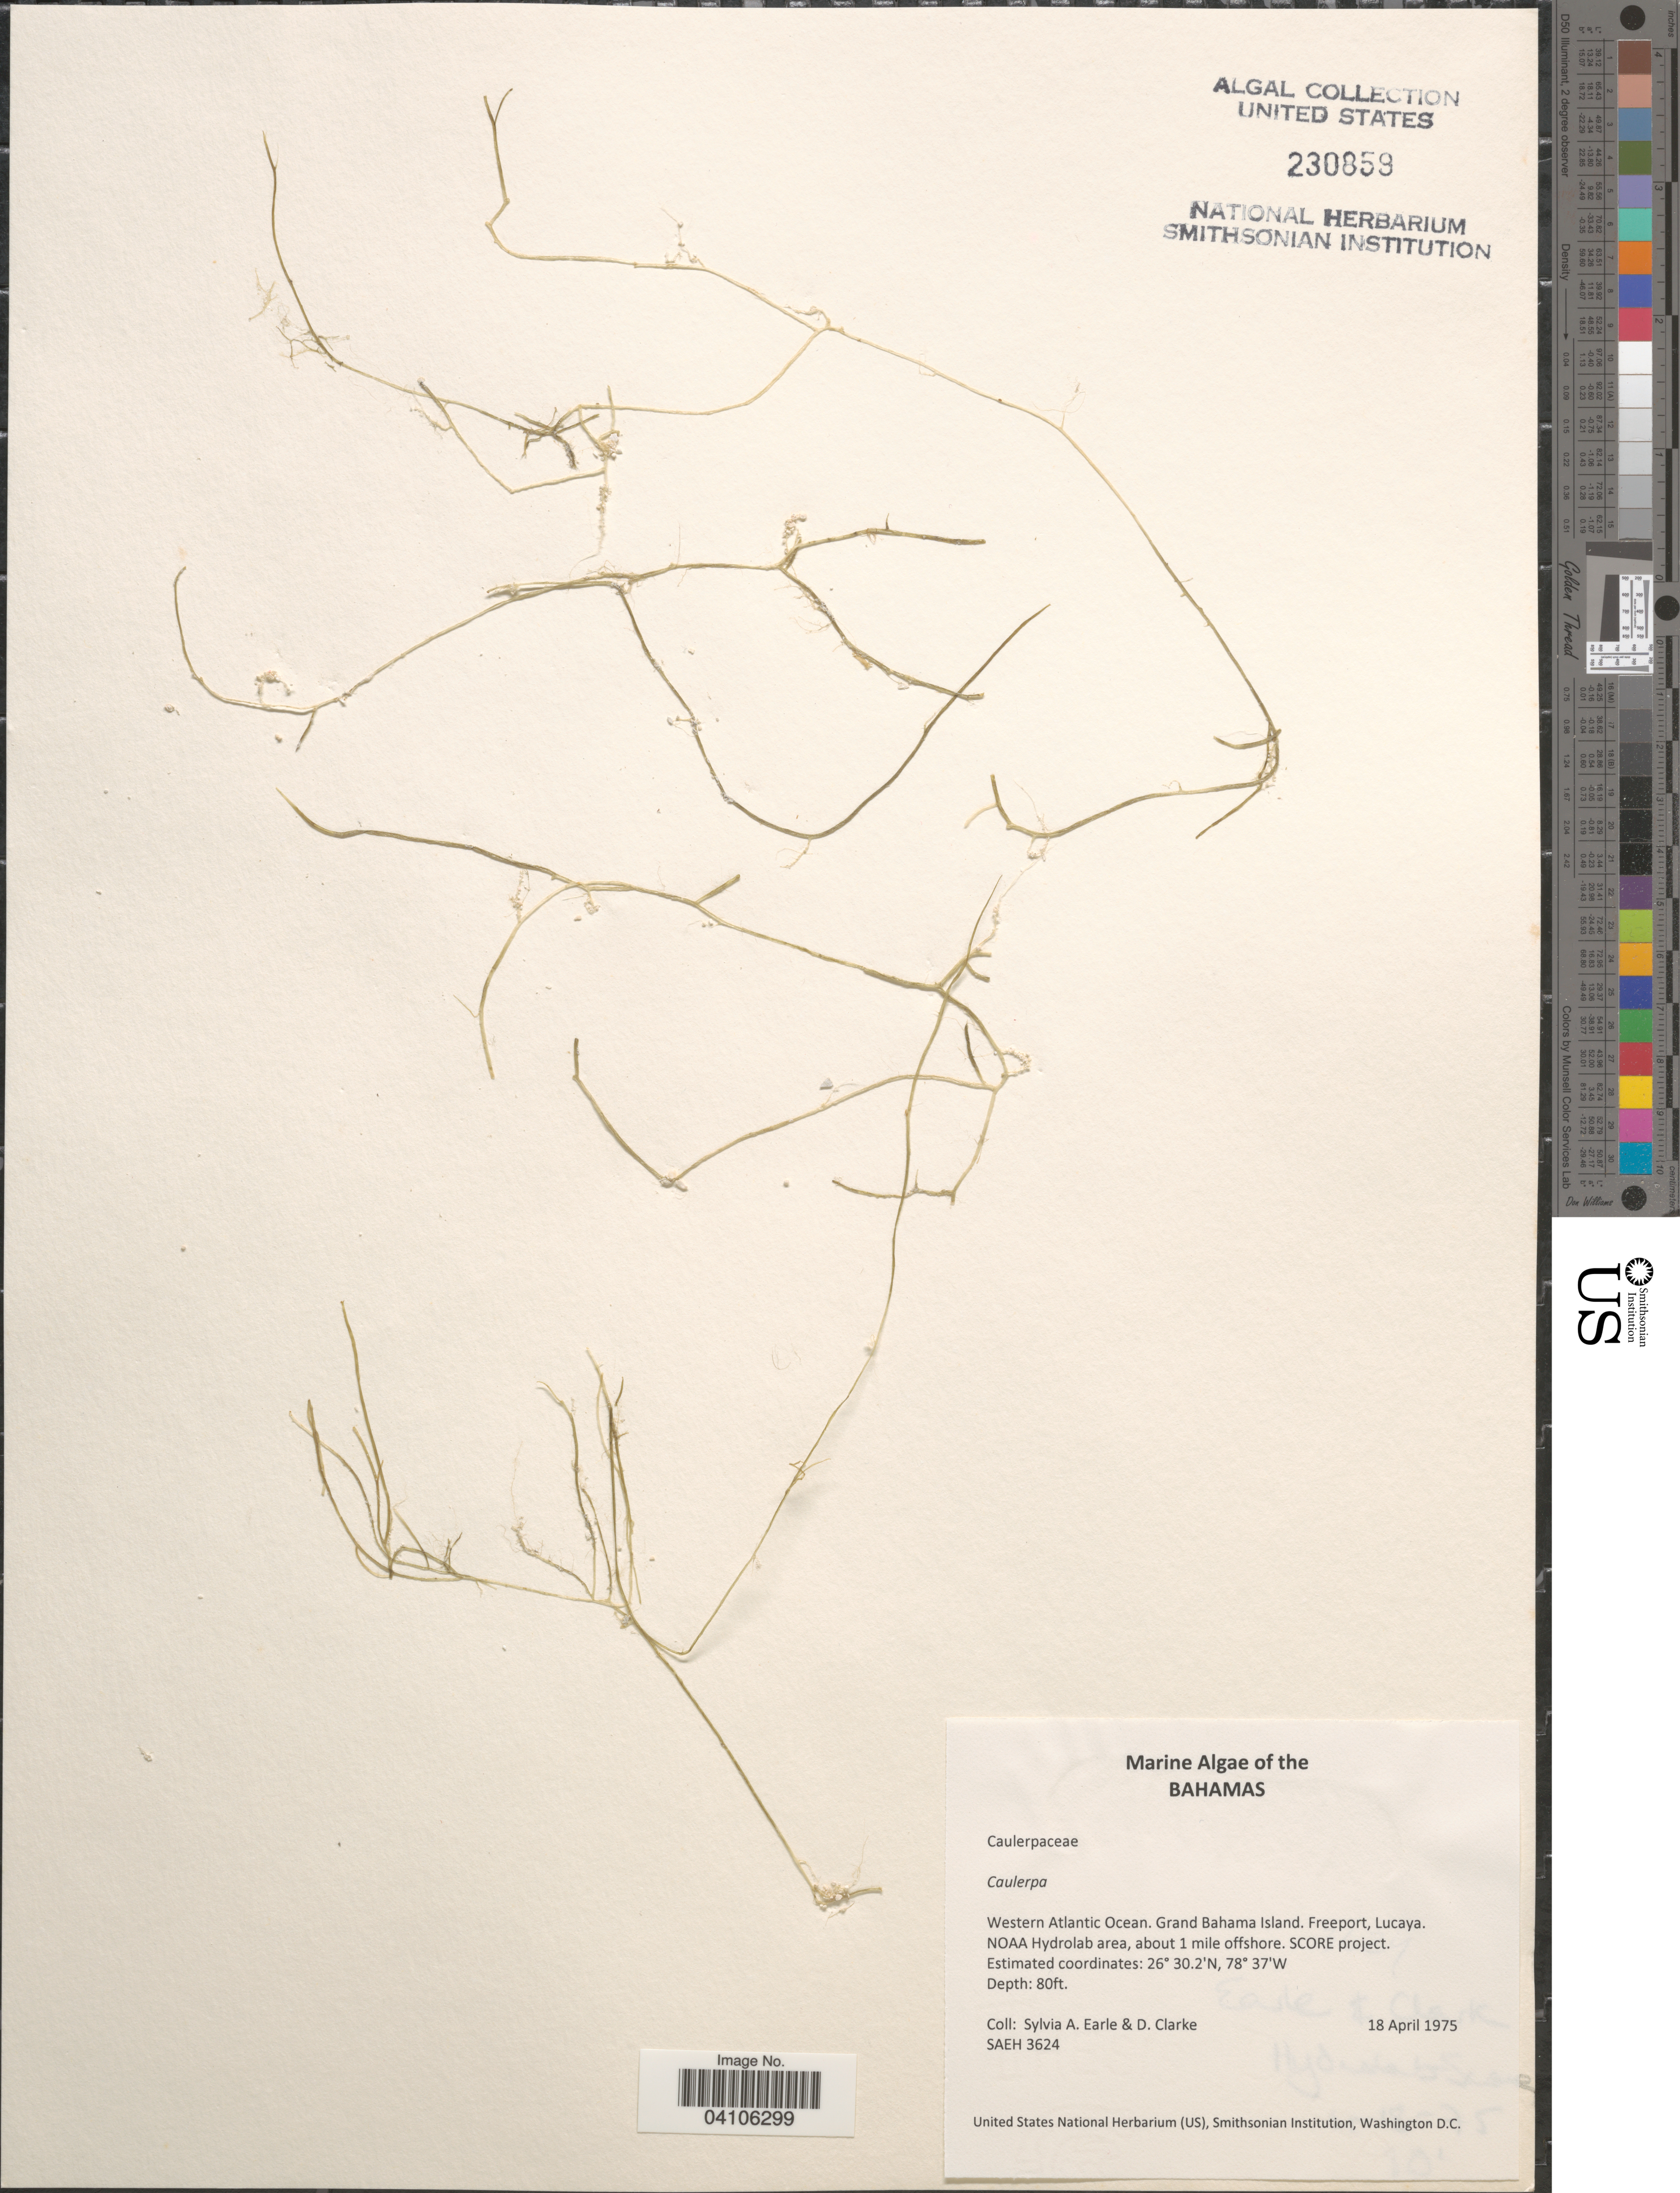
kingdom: Plantae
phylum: Chlorophyta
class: Ulvophyceae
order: Bryopsidales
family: Caulerpaceae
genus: Caulerpa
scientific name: Caulerpa sp.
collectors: S. A. Earle & D. Clarke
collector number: SAEH3624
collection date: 1975-04-18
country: Bahamas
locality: Western Atlantic Ocean. Grand Bahama Island. Freeport, Lucaya. NOAA Hydrolab area, about 1 mile offshore. SCORE project.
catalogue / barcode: US 230859